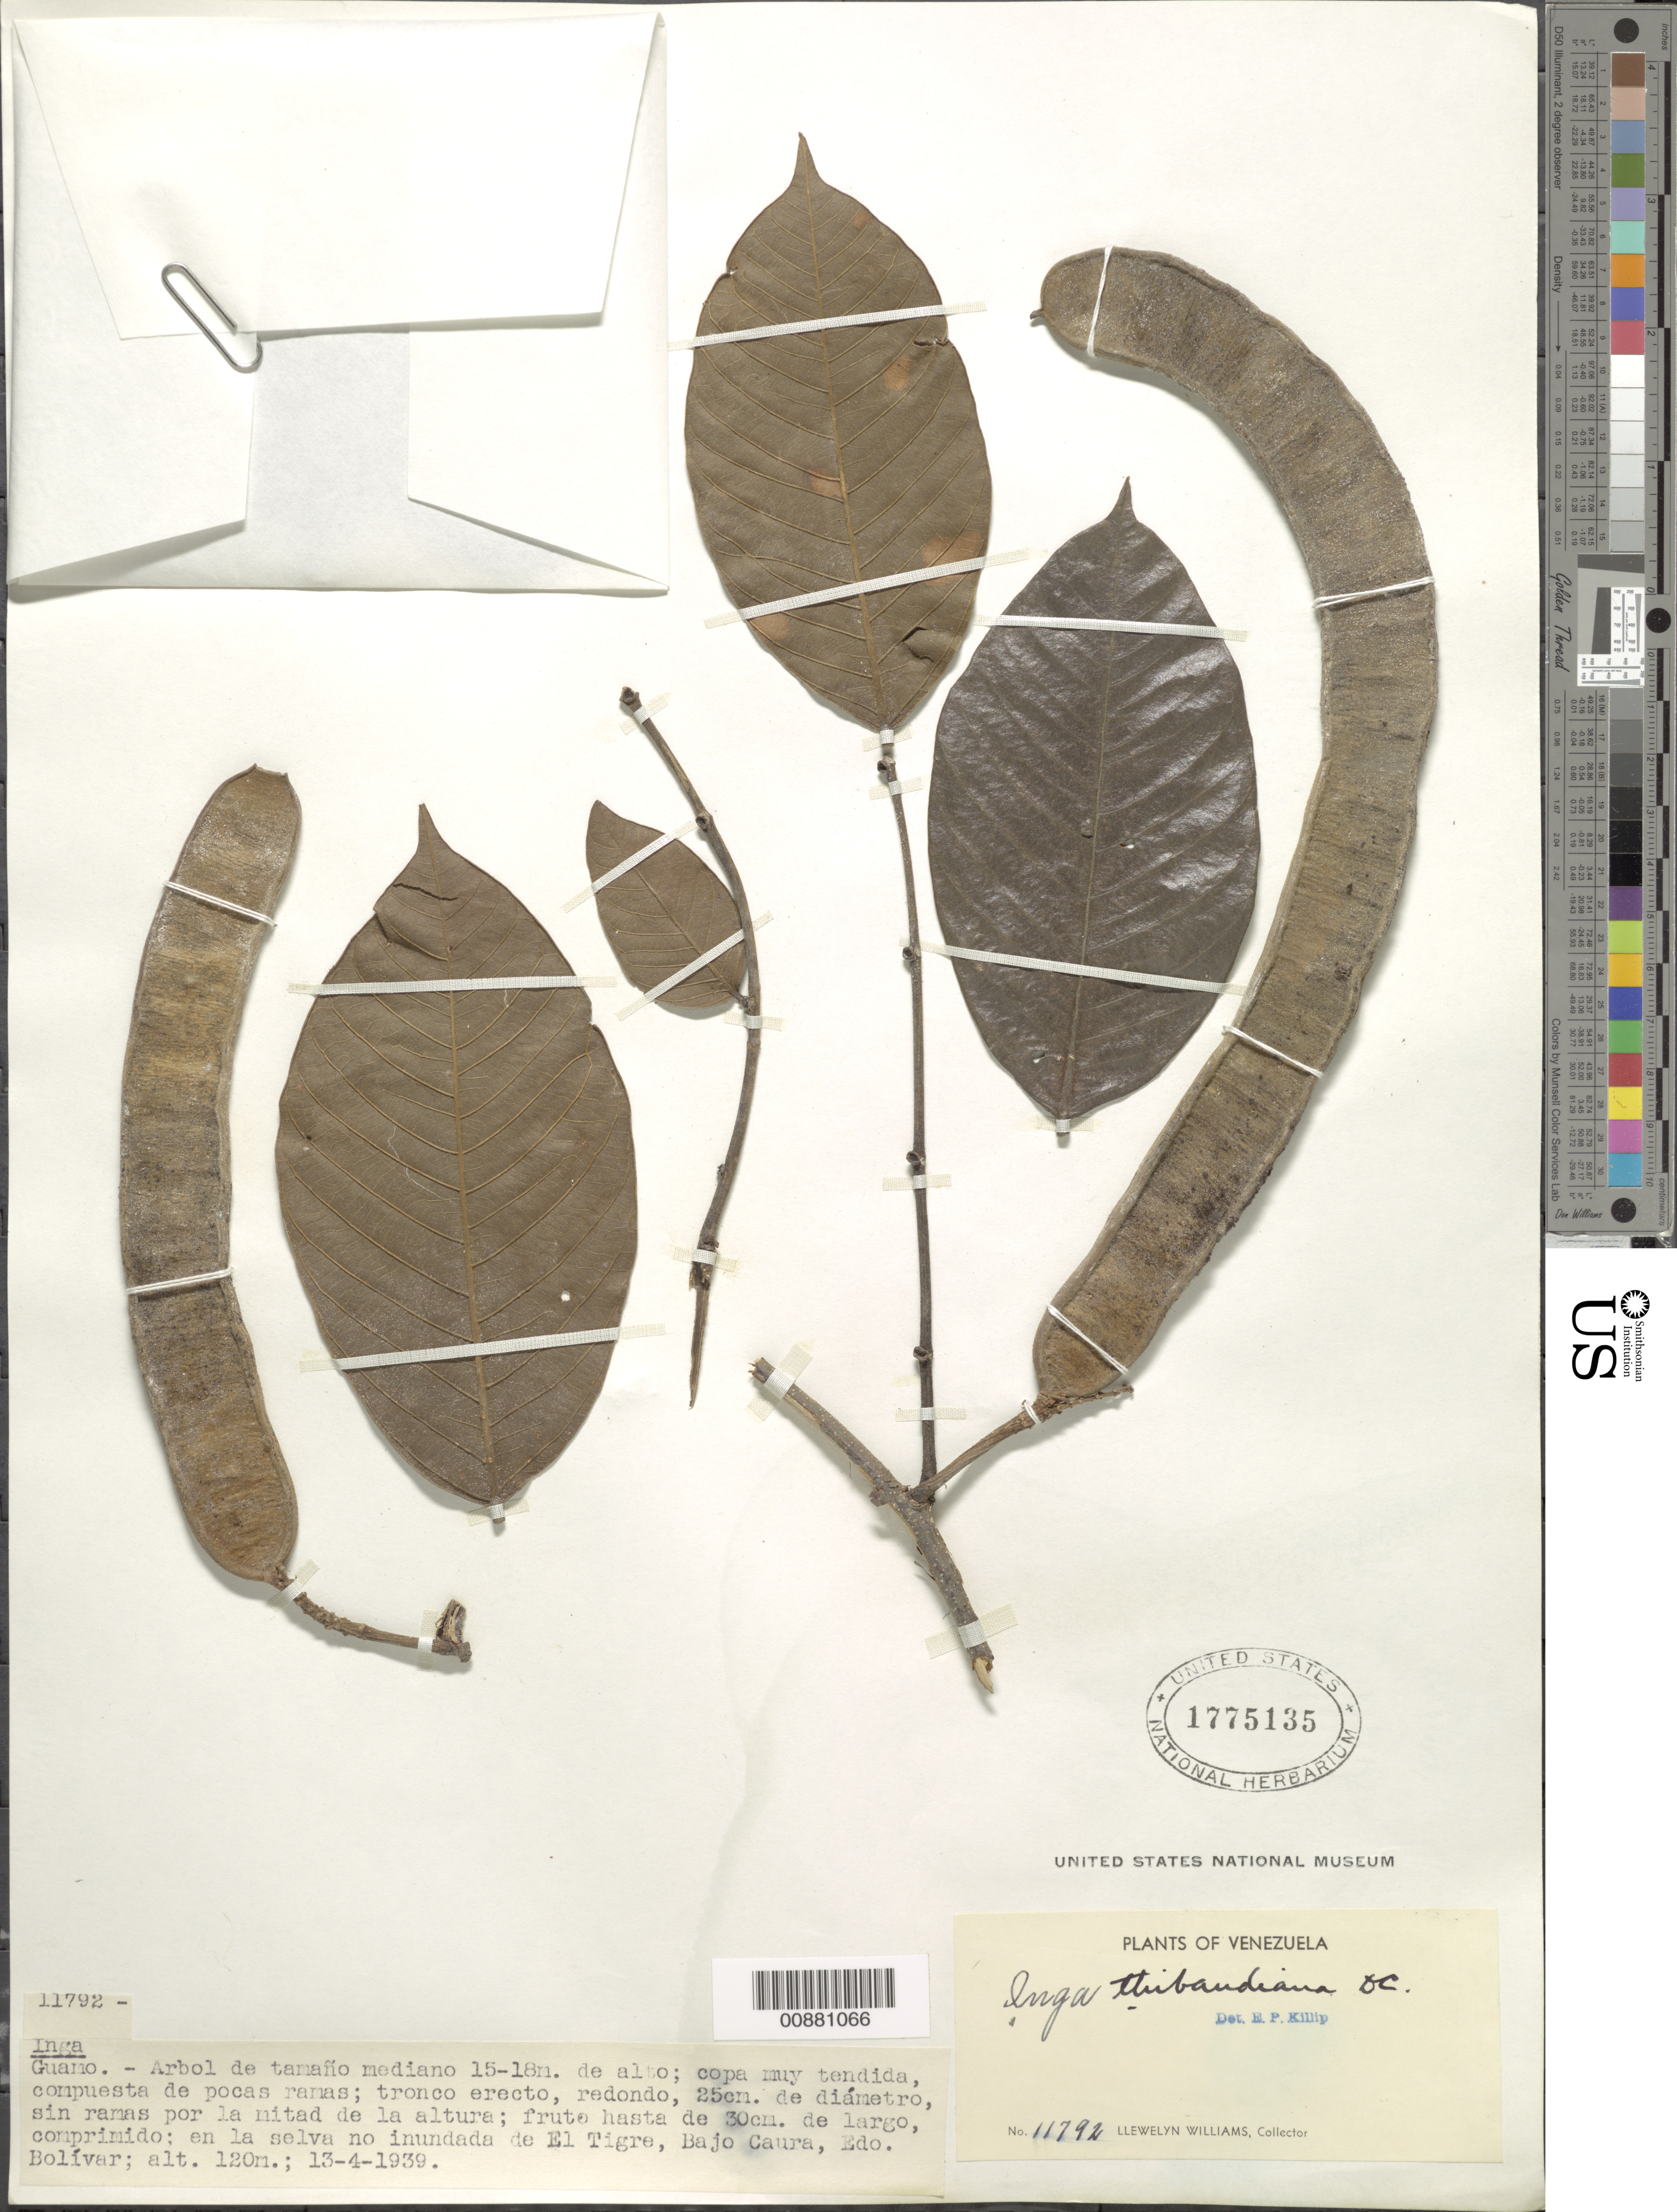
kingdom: Plantae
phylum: Tracheophyta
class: Magnoliopsida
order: Fabales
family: Fabaceae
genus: Inga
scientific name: Inga thibaudiana subsp. thibaudiana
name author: DC.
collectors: Ll. Williams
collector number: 11792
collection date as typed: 13-Apr-39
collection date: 1939-04-13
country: Venezuela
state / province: Bolívar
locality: El Tigre, Bajo Caura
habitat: Selva no inundada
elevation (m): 120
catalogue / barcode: US 1775135